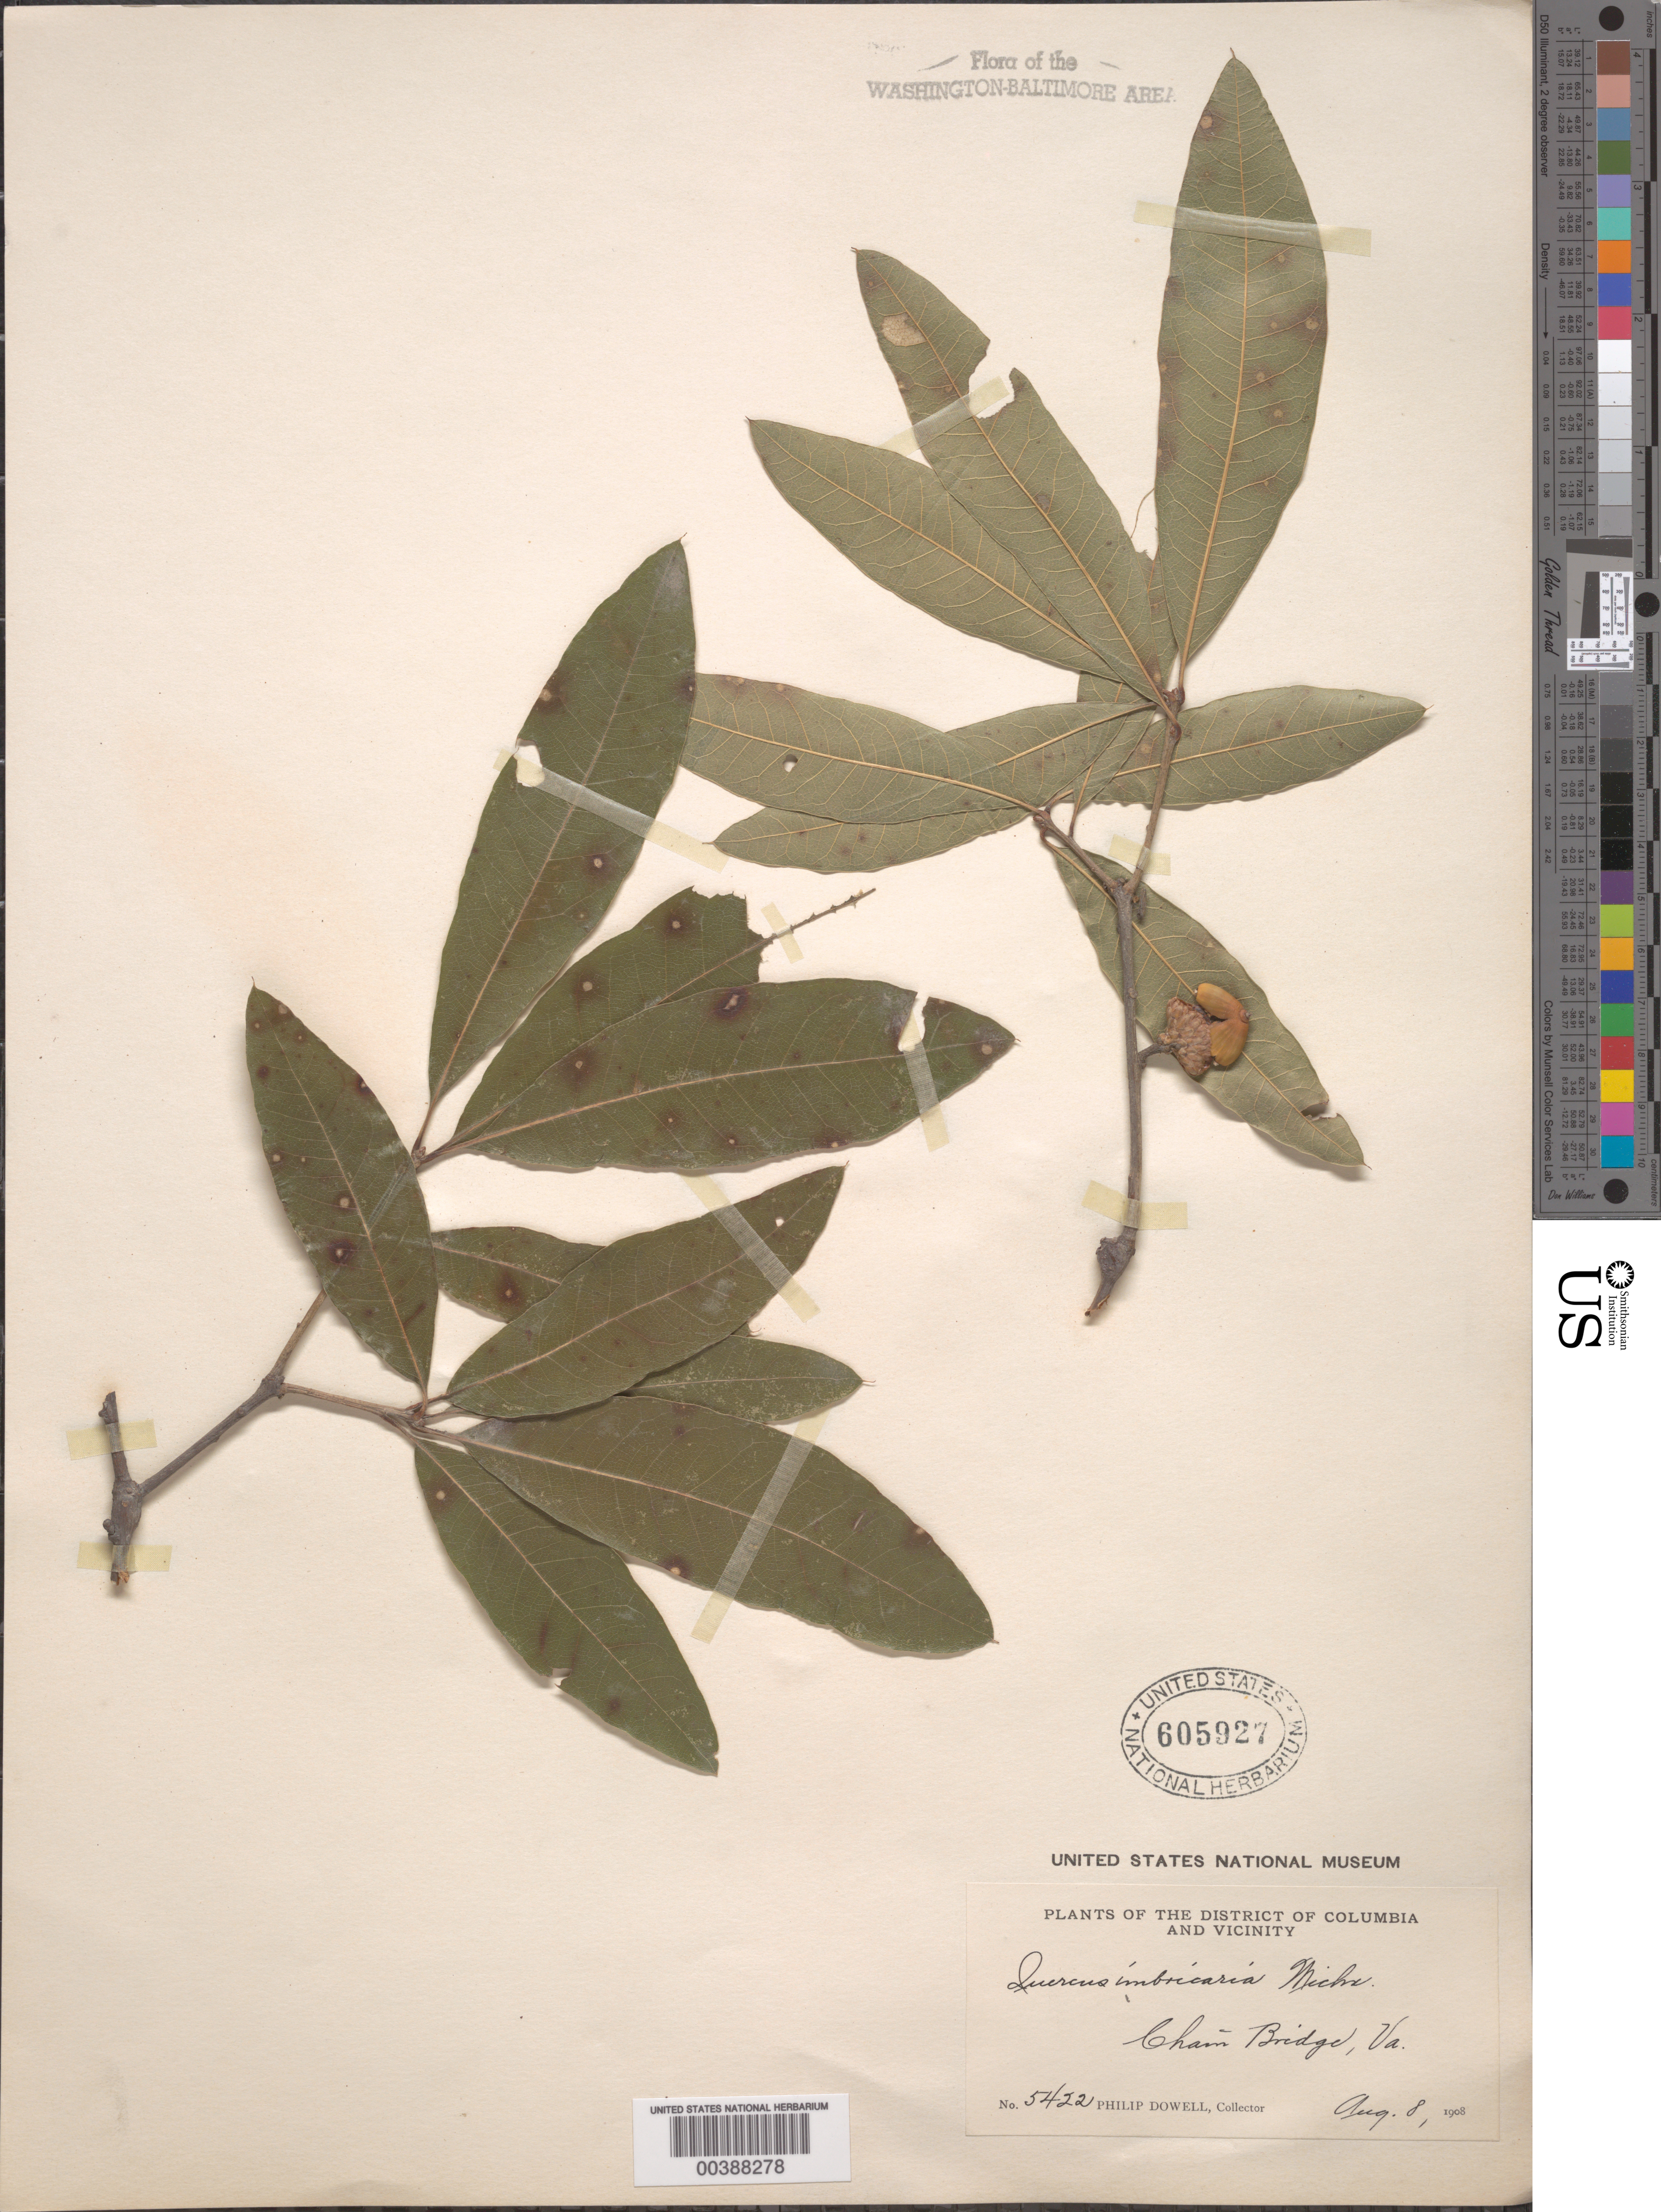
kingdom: Plantae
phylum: Tracheophyta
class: Magnoliopsida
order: Fagales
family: Fagaceae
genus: Quercus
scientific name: Quercus imbricaria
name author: Michx.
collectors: P. Dowell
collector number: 5422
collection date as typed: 08 Aug 1908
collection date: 1908-08-08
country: United States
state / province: Virginia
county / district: Fairfax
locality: Chain Bridge C. and O. Canal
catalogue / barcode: US 605927